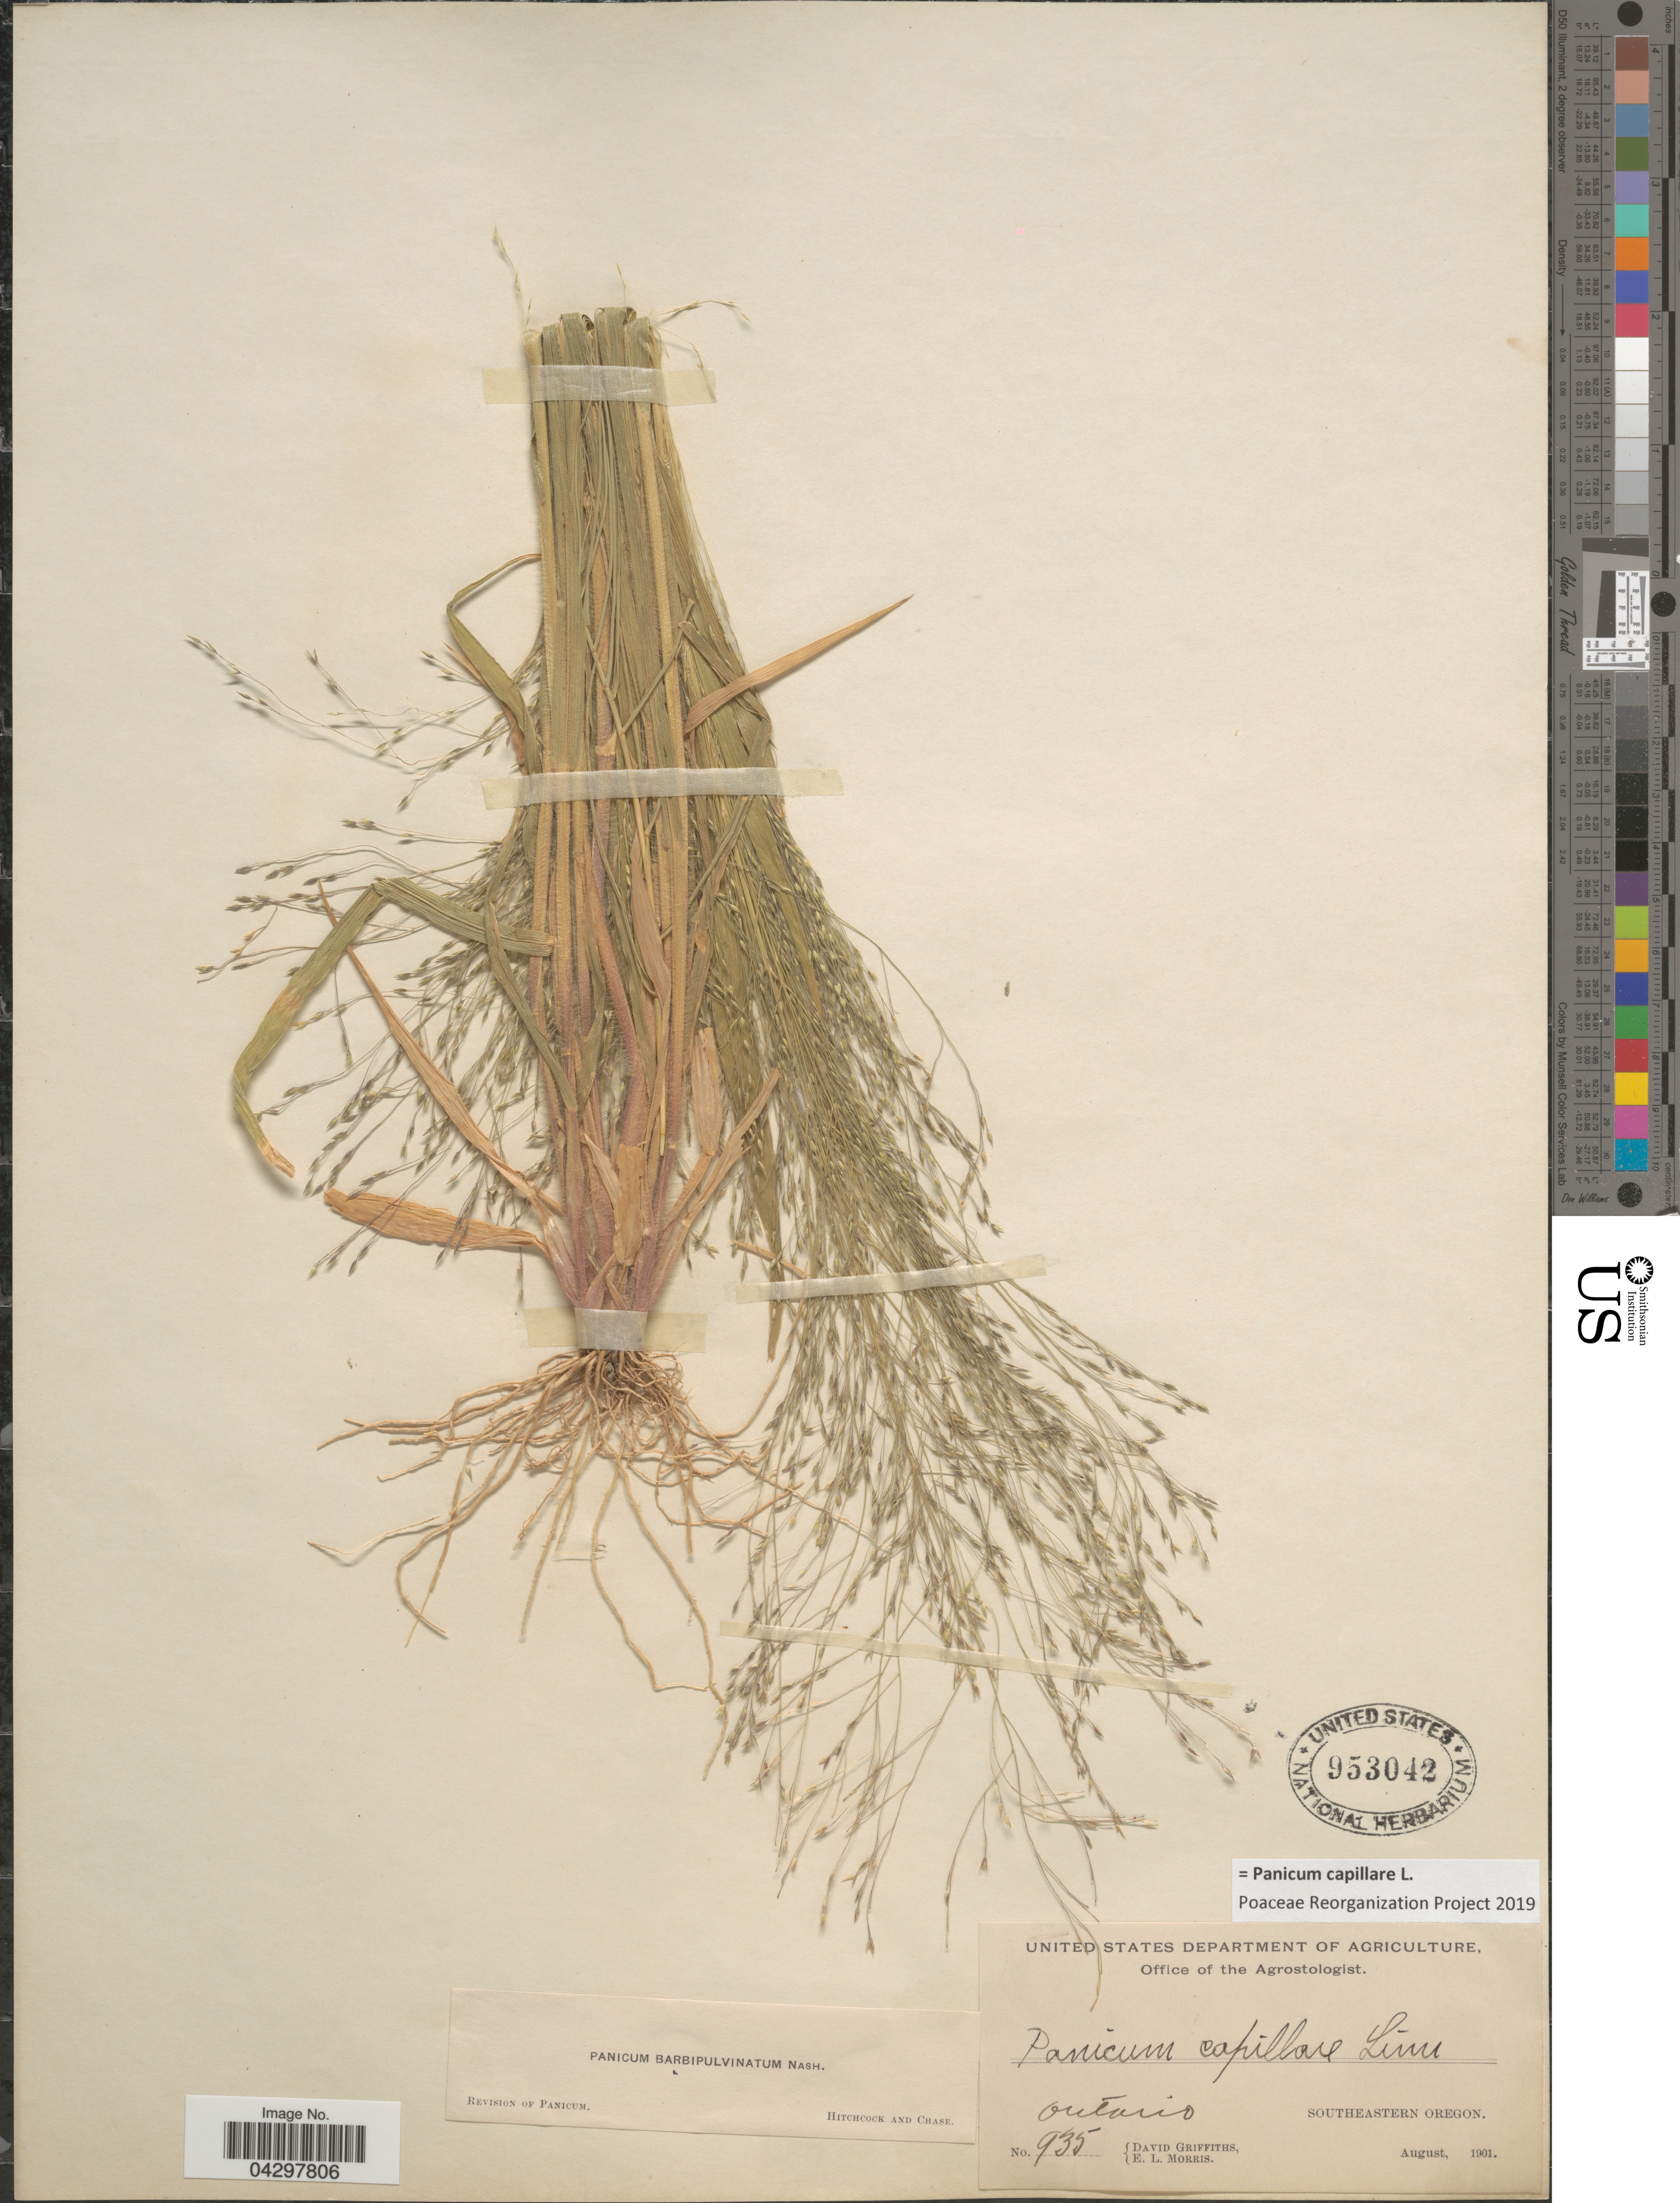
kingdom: Plantae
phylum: Tracheophyta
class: Liliopsida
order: Poales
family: Poaceae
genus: Panicum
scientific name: Panicum capillare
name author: L.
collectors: D. Griffiths & E. Morris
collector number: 935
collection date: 1901-08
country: United States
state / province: Oregon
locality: Ontario. Southeastern Oregon.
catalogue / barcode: US 953042